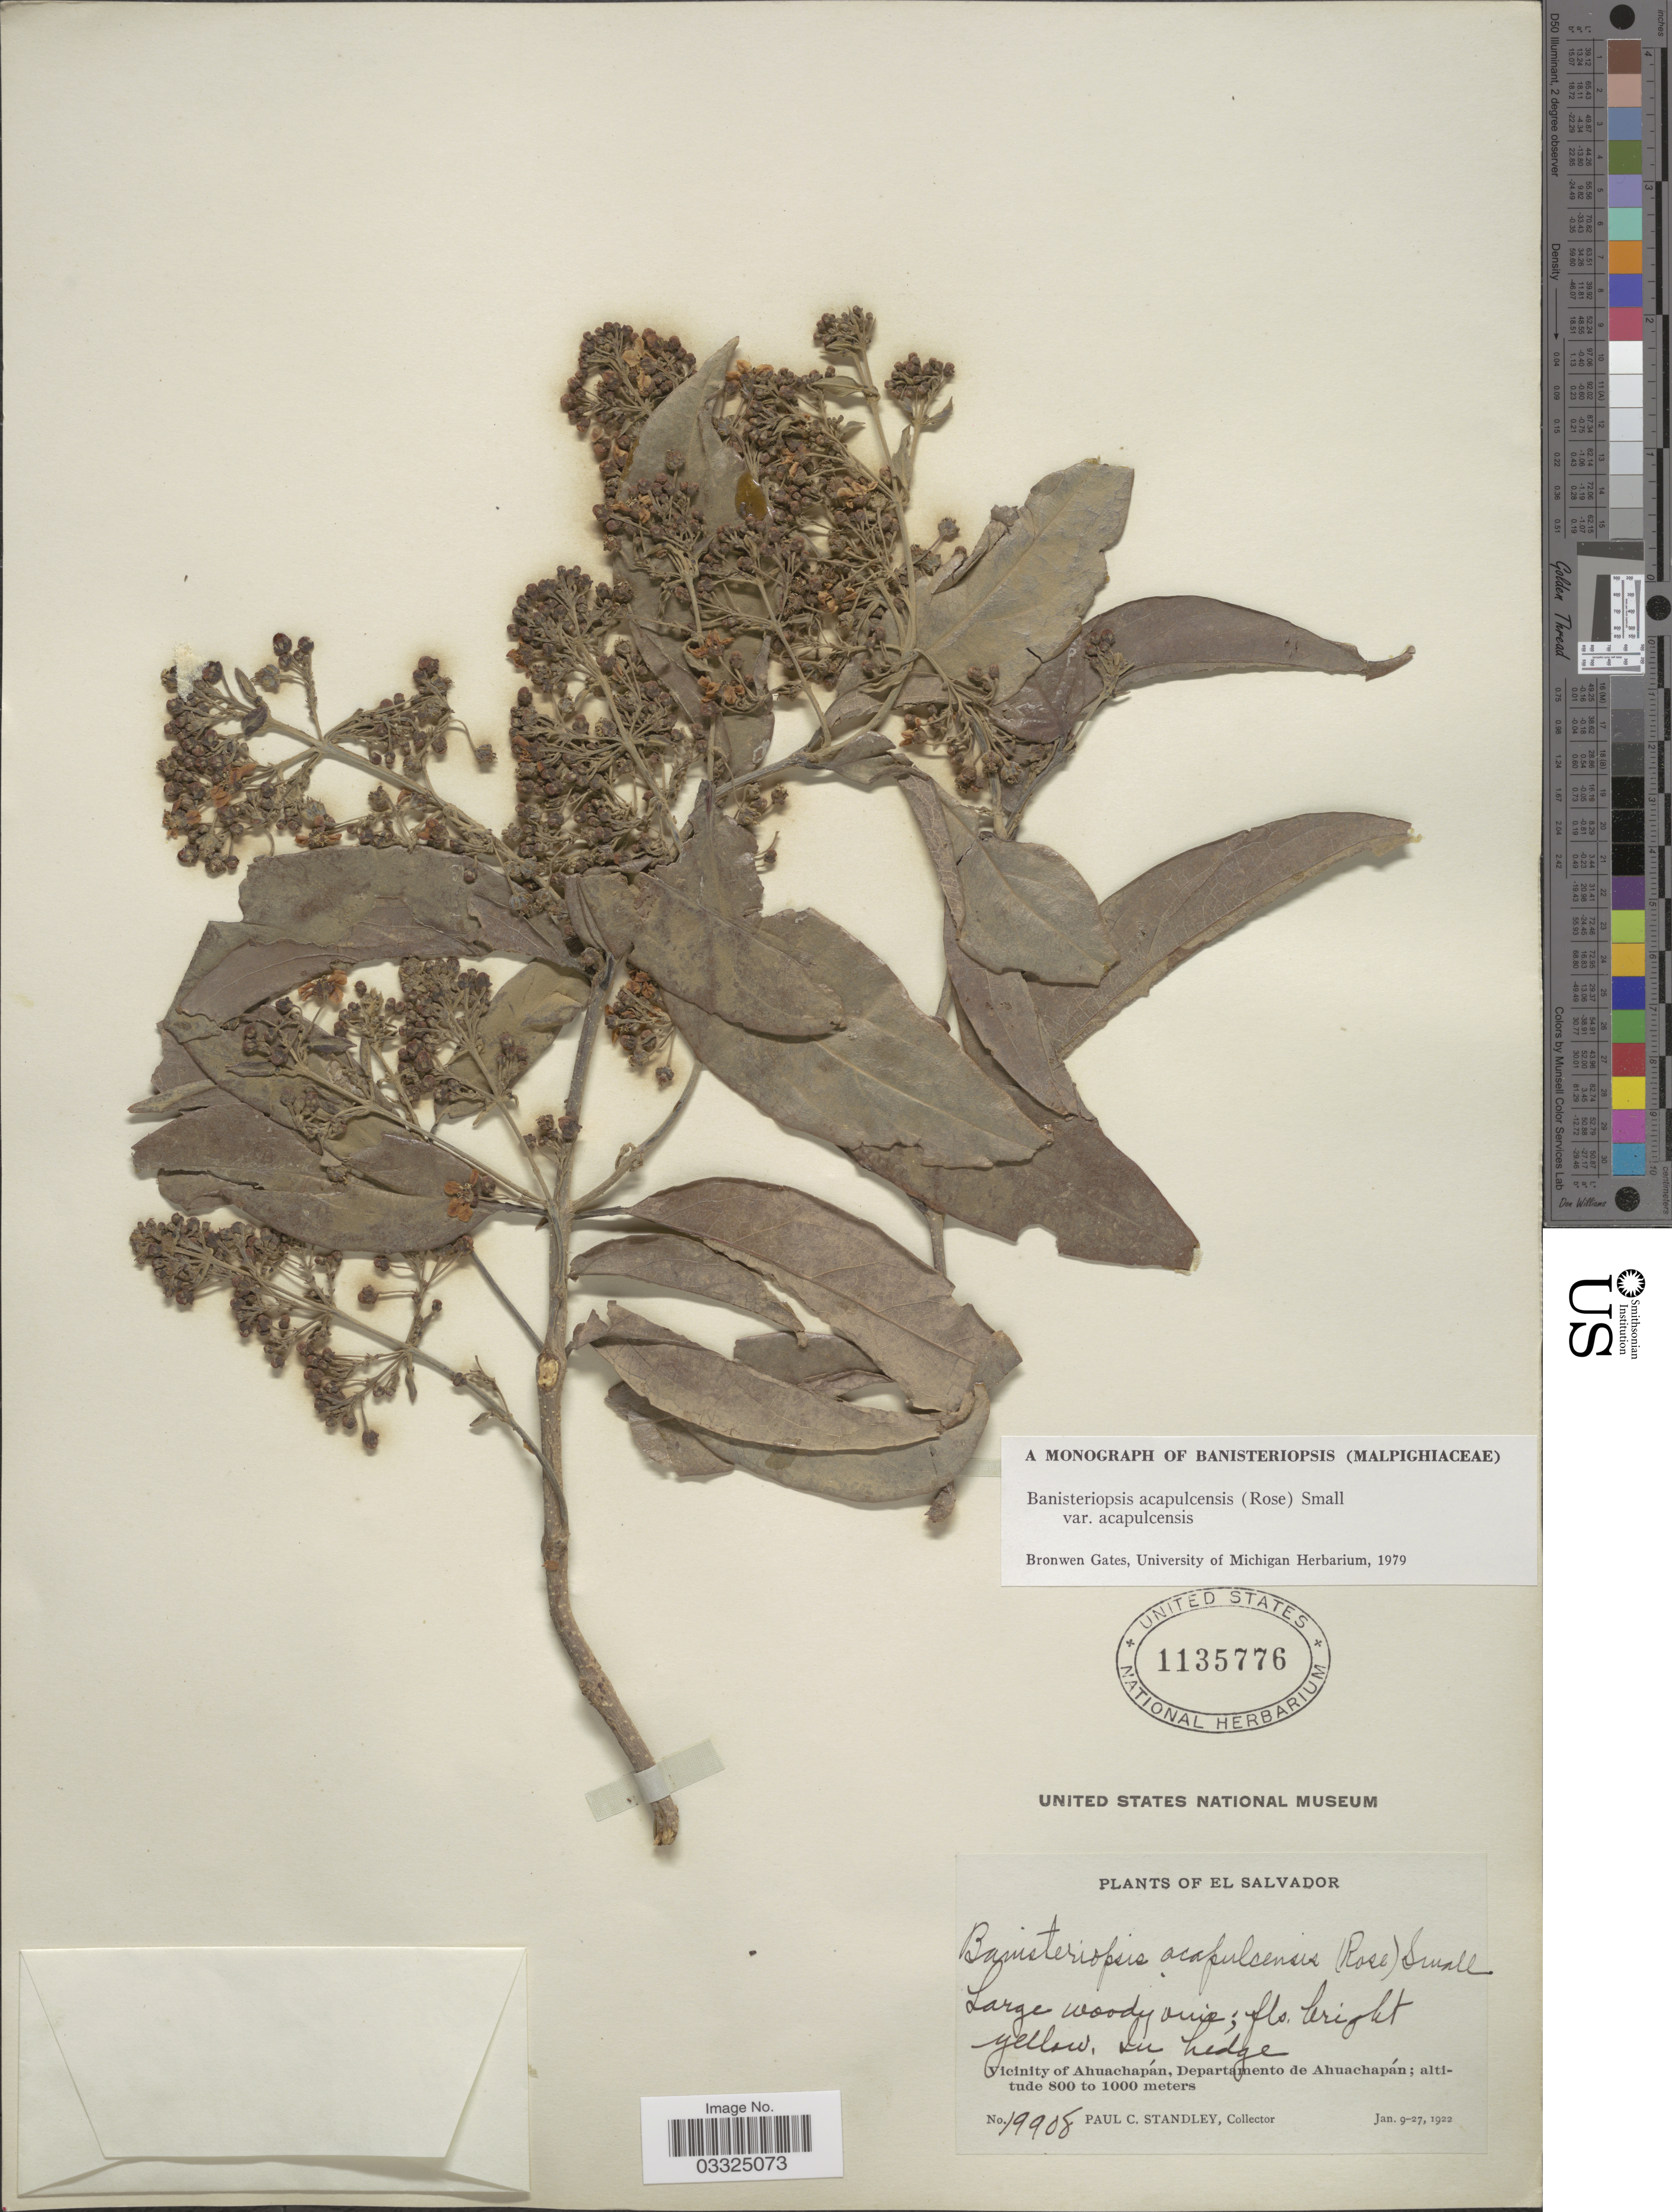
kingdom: Plantae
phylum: Tracheophyta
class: Magnoliopsida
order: Malpighiales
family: Malpighiaceae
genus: Bronwenia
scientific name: Bronwenia acapulcensis var. acapulcensis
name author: (Rose) W.R. Anderson & C. Davis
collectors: P. C. Standley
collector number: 19908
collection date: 1922-01-09/1922-01-27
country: El Salvador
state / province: Ahuachapan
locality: Vicinity of Ahuachapán, Departamento de Ahuachapán.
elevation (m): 800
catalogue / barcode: US 1135776